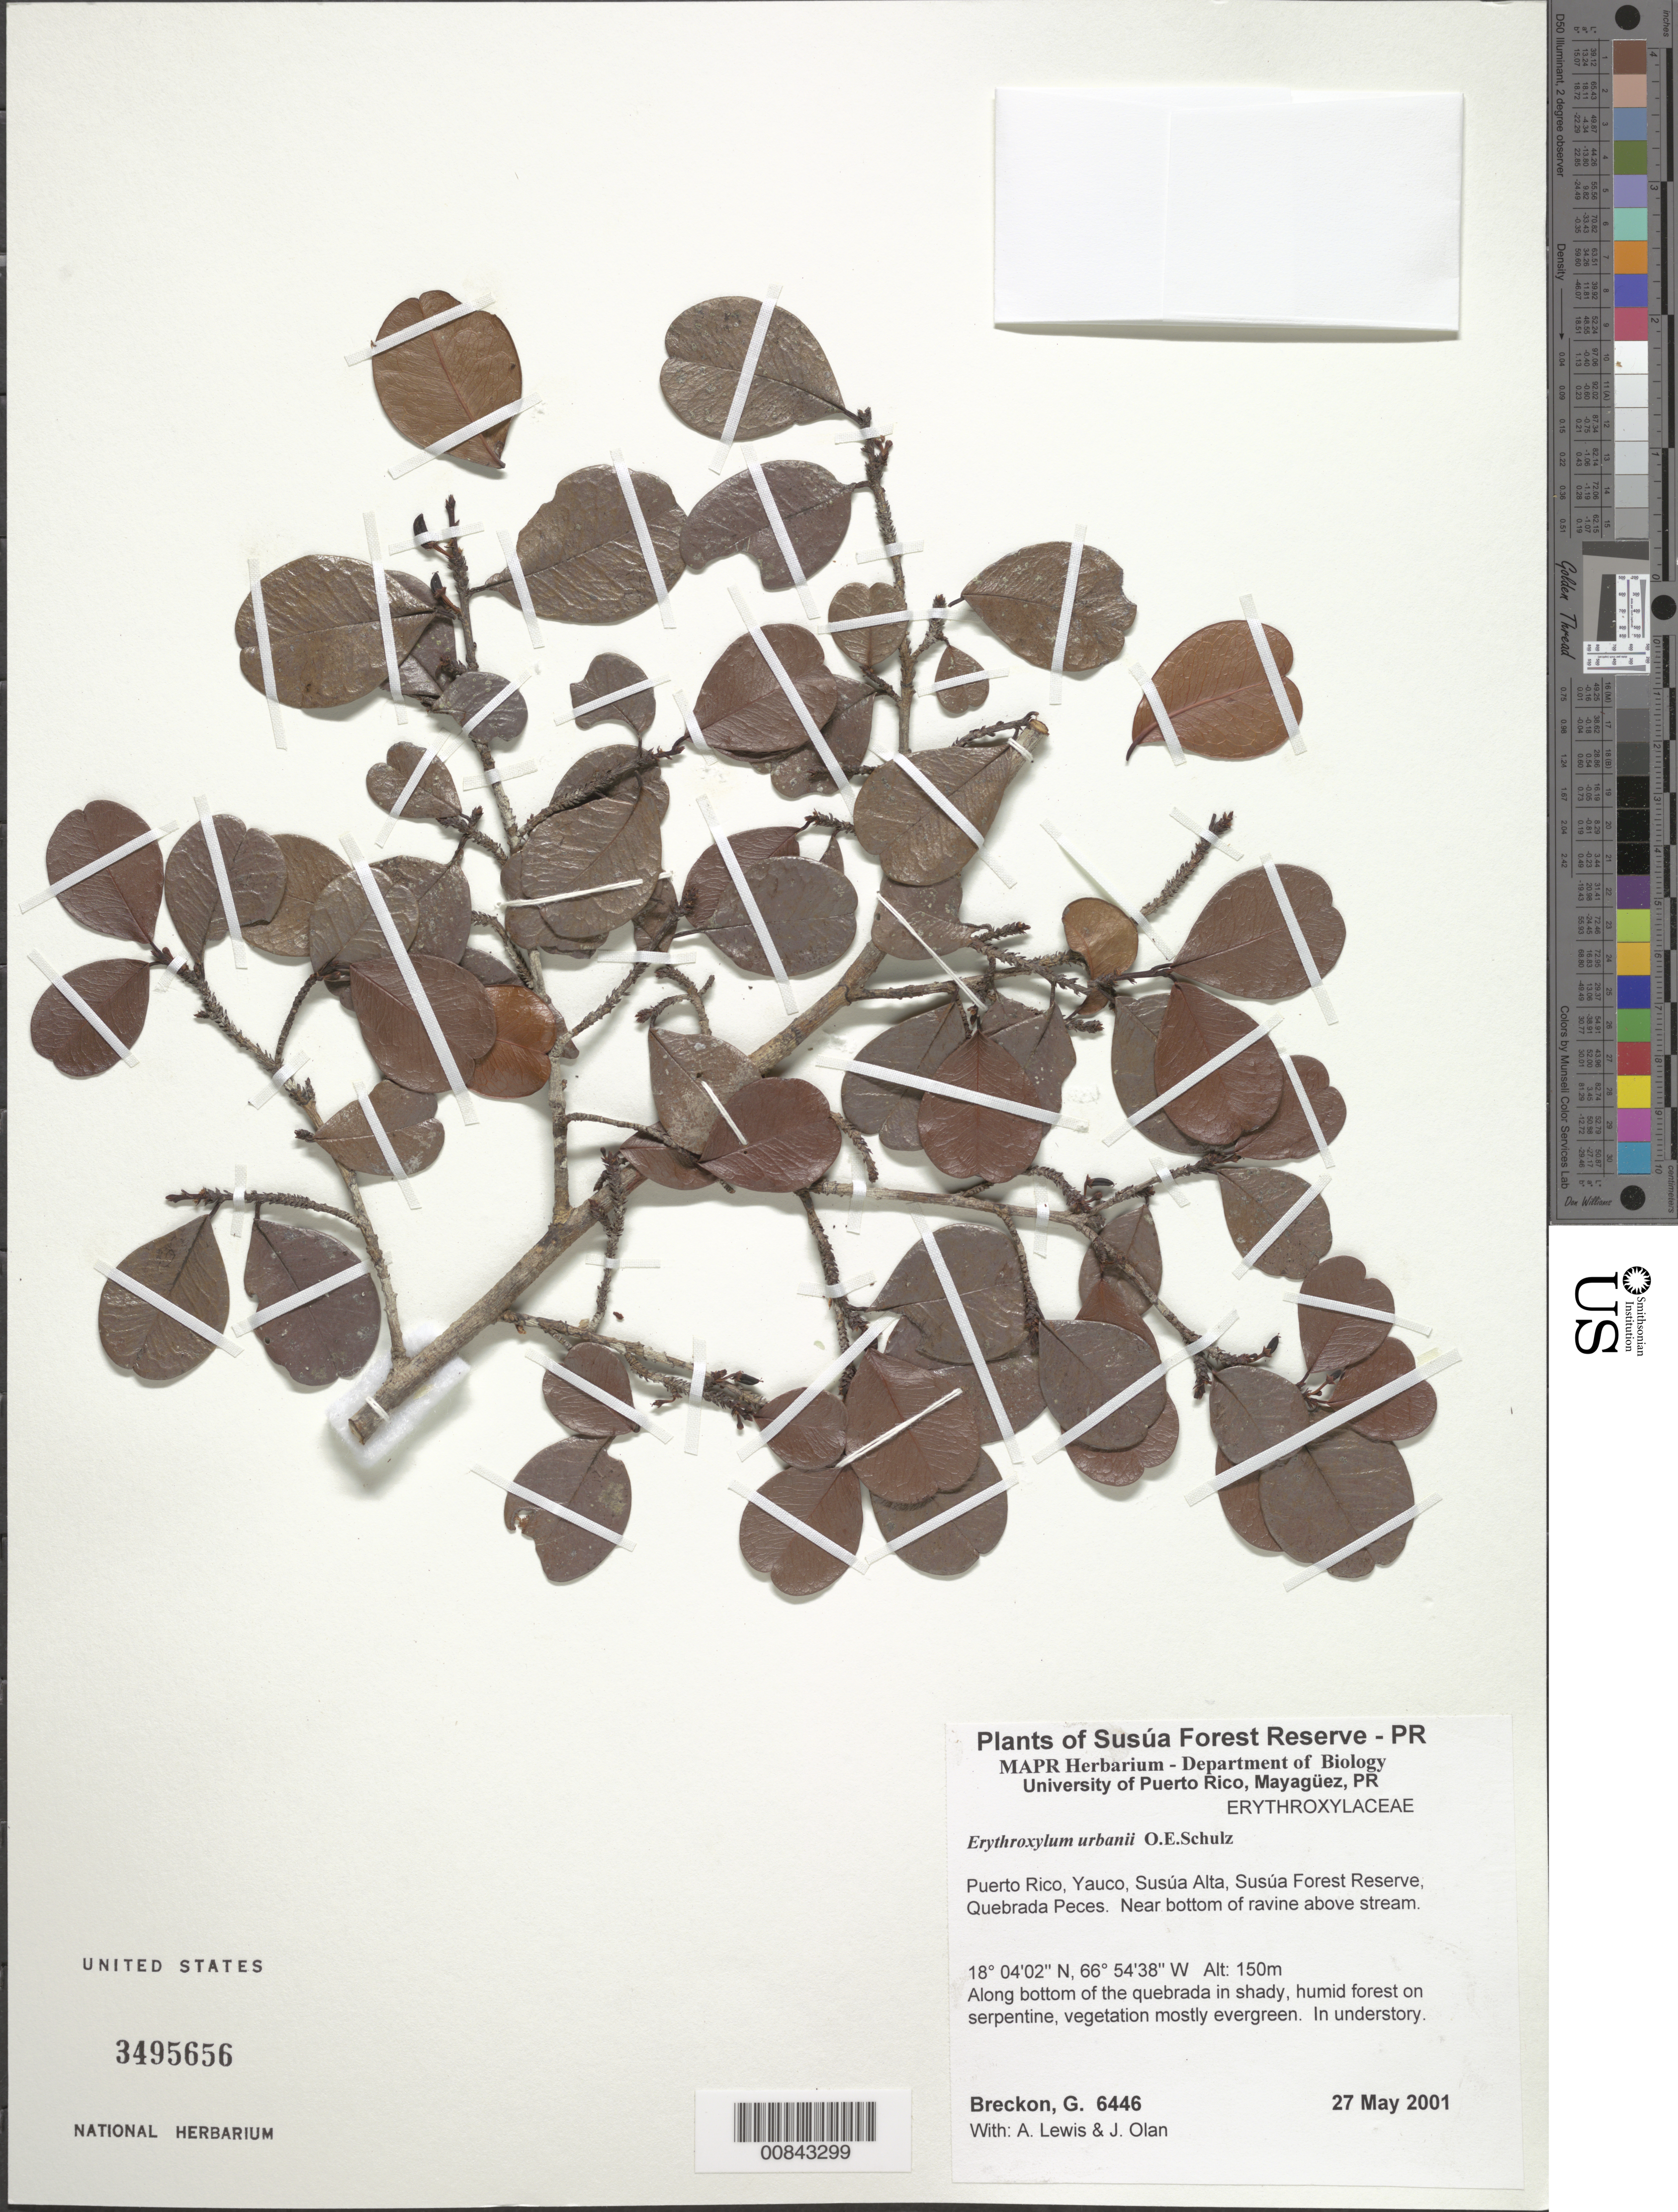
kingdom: Plantae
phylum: Tracheophyta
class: Magnoliopsida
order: Malpighiales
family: Erythroxylaceae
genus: Erythroxylum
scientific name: Erythroxylum urbanii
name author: O.E. Schulz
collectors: G. Breckon, A. Lewis & J. Nolan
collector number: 6446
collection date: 2001-05-27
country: Puerto Rico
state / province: Yauco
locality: Susúa Forest Reserve. Susúa Forest Reserve, Quebrada Peces. Near bottom of ravine above stream.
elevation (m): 150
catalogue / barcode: US 3495656